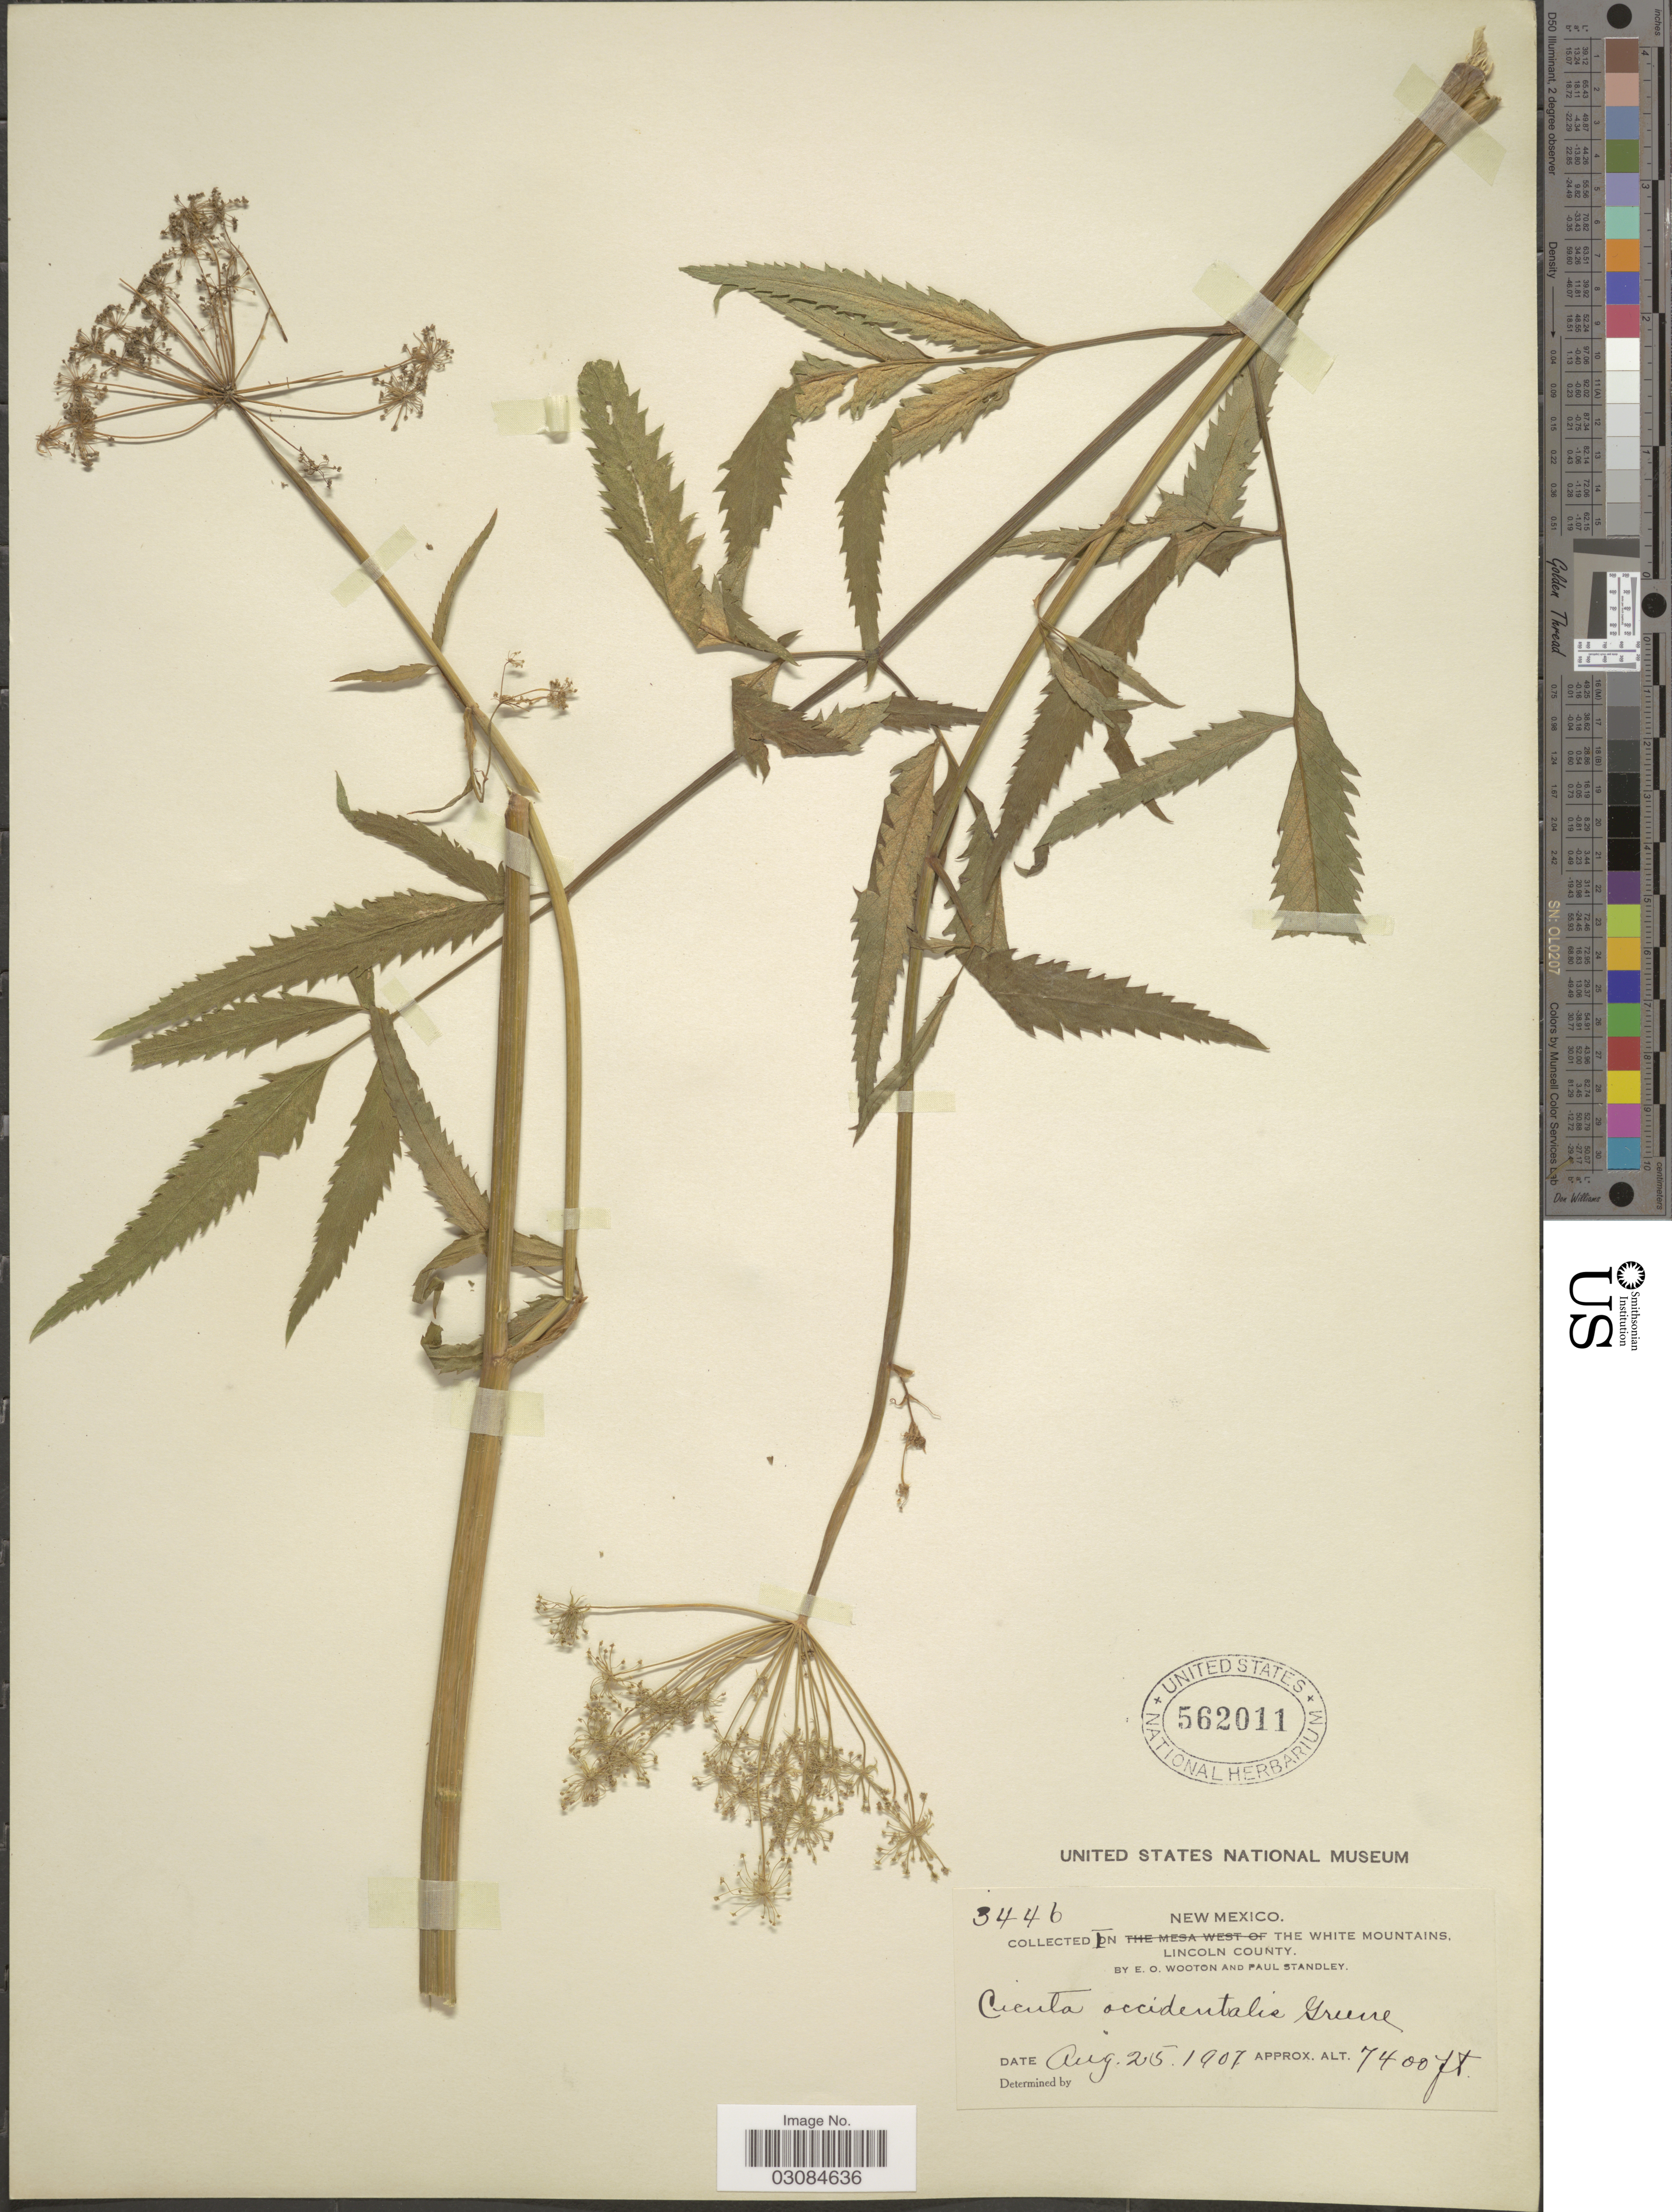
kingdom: Plantae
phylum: Tracheophyta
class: Magnoliopsida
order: Apiales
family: Apiaceae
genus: Cicuta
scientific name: Cicuta occidentalis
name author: Greene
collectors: E. O. Wooton & P. C. Standley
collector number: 3446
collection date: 1907-08-25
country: United States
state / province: New Mexico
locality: In the White Mountains, Lincoln County.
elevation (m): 2256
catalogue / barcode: US 562011